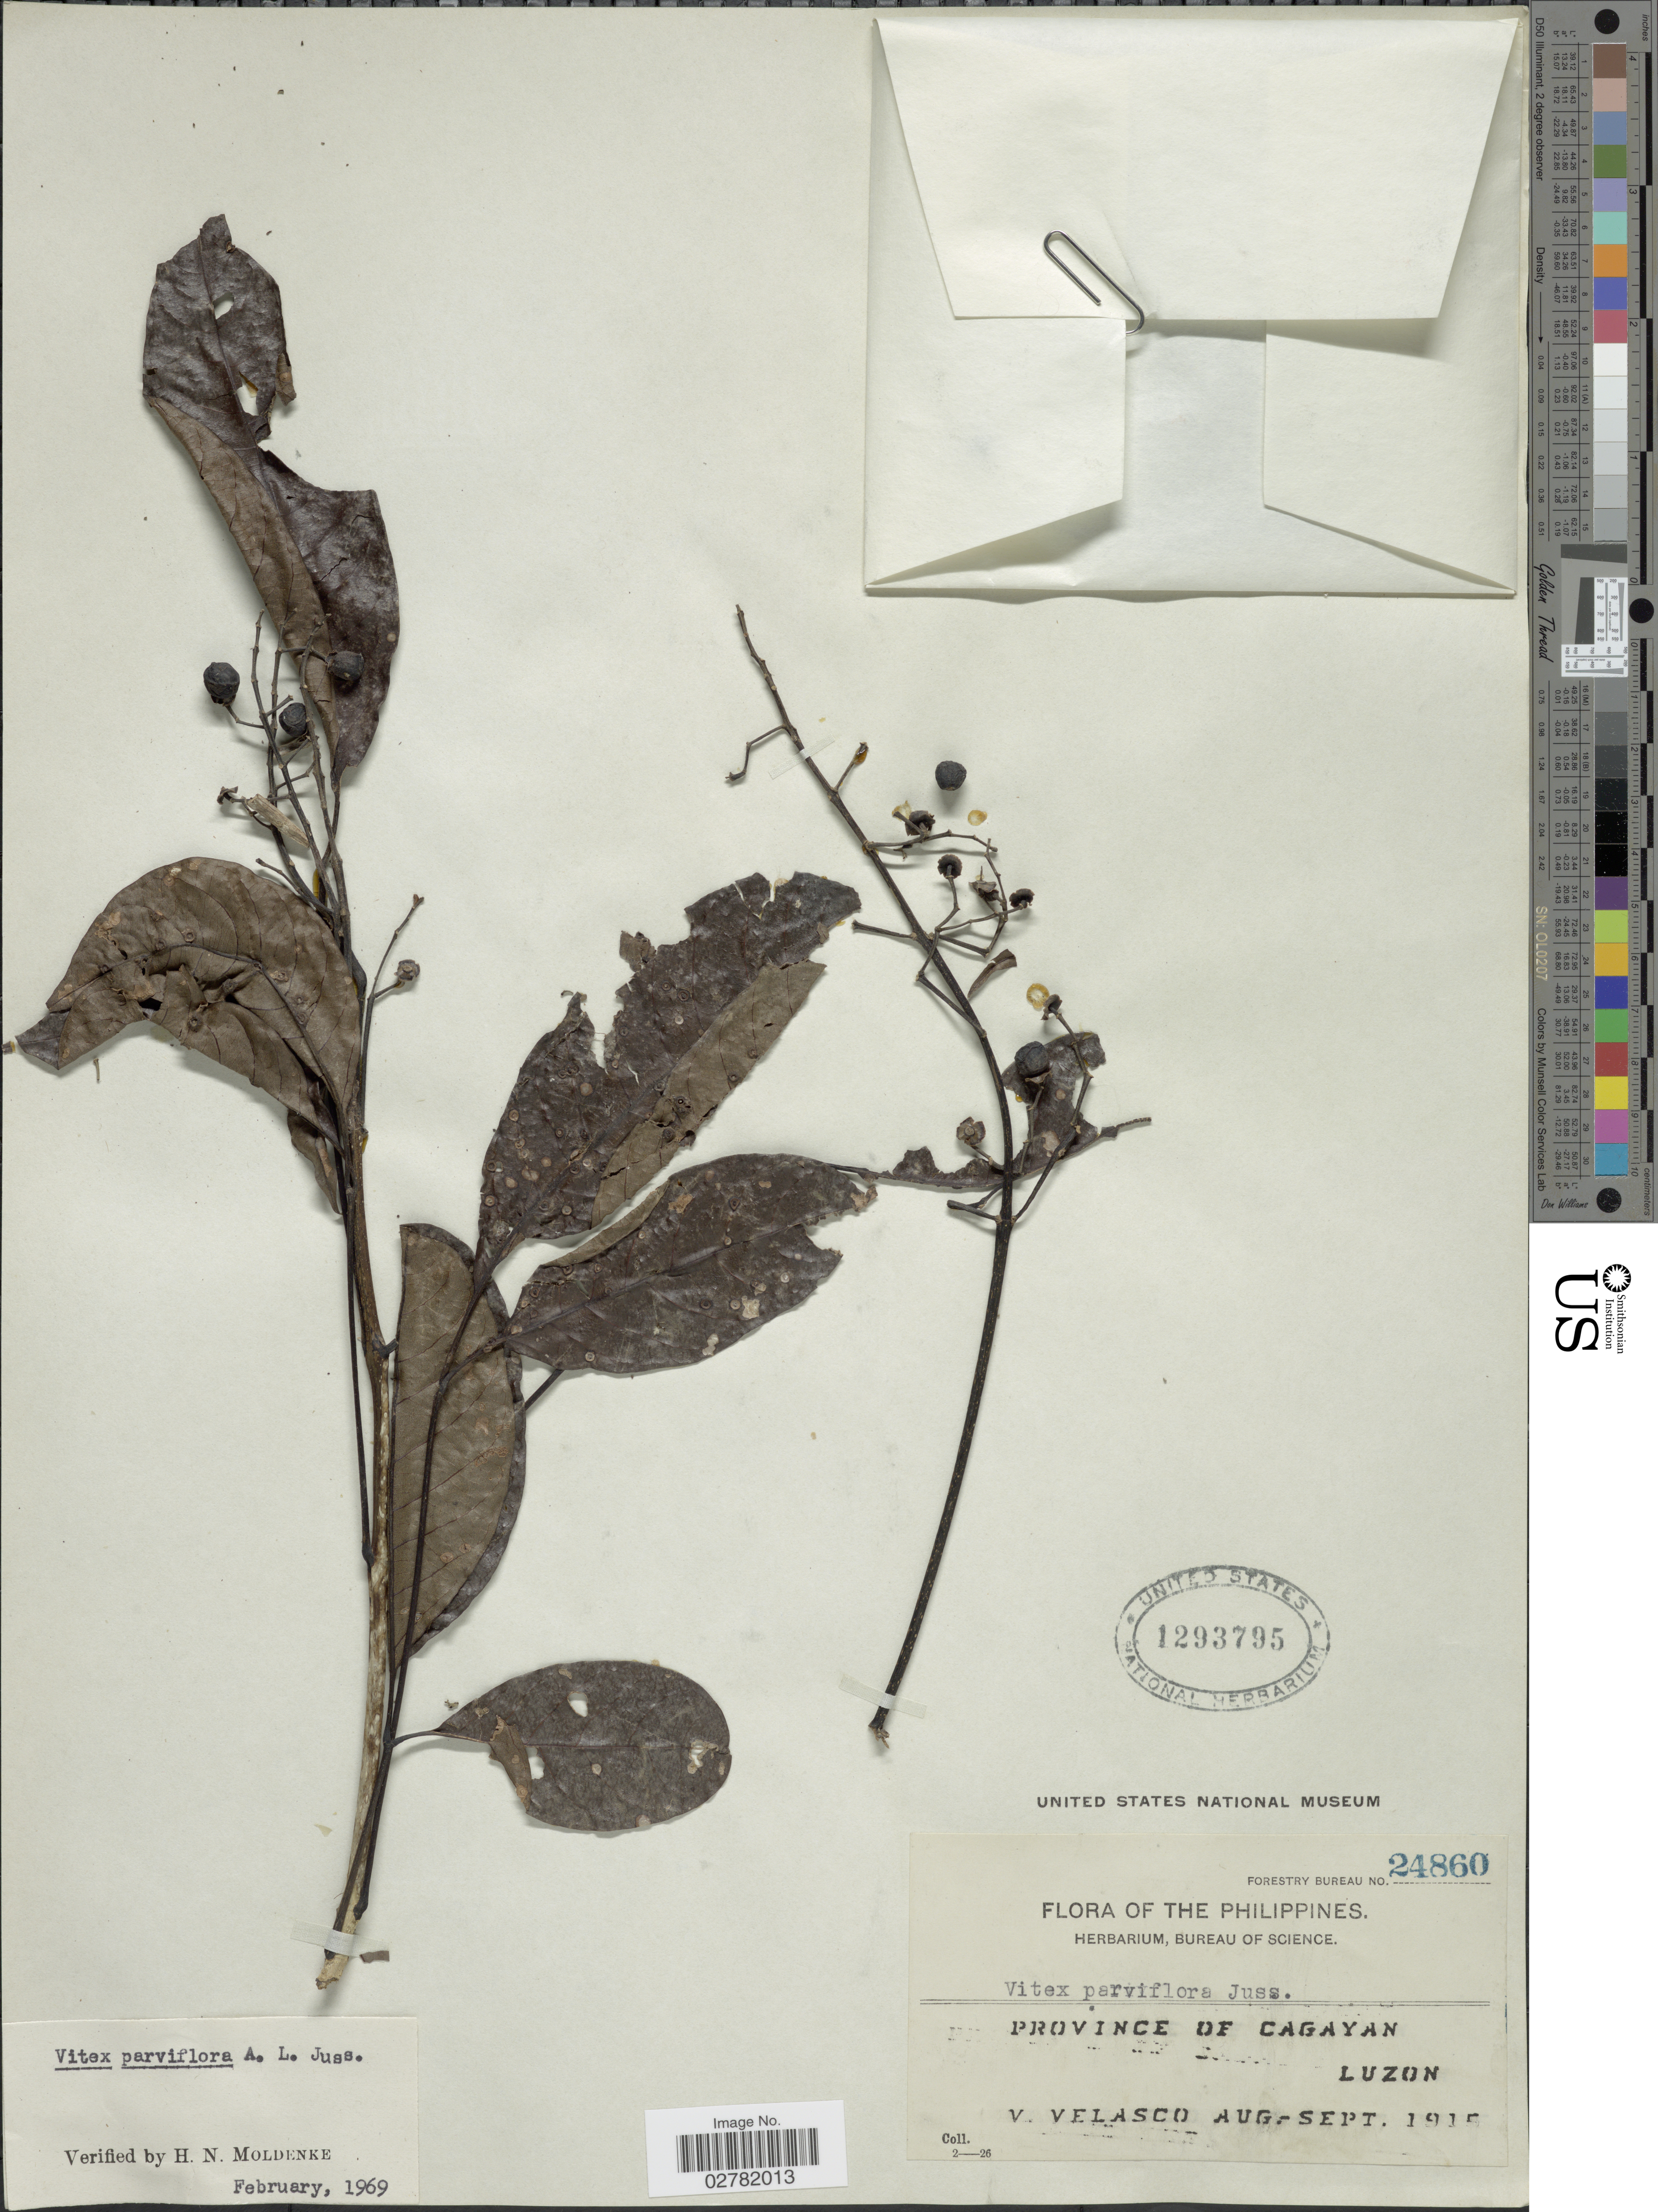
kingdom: Plantae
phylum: Tracheophyta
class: Magnoliopsida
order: Lamiales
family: Lamiaceae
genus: Vitex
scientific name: Vitex parviflora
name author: Juss.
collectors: V. Velasco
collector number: Forestry Bureau 24860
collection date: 1915-08/1915-09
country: Philippines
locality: Province of Cagayan. Luzon.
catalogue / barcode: US 1293795